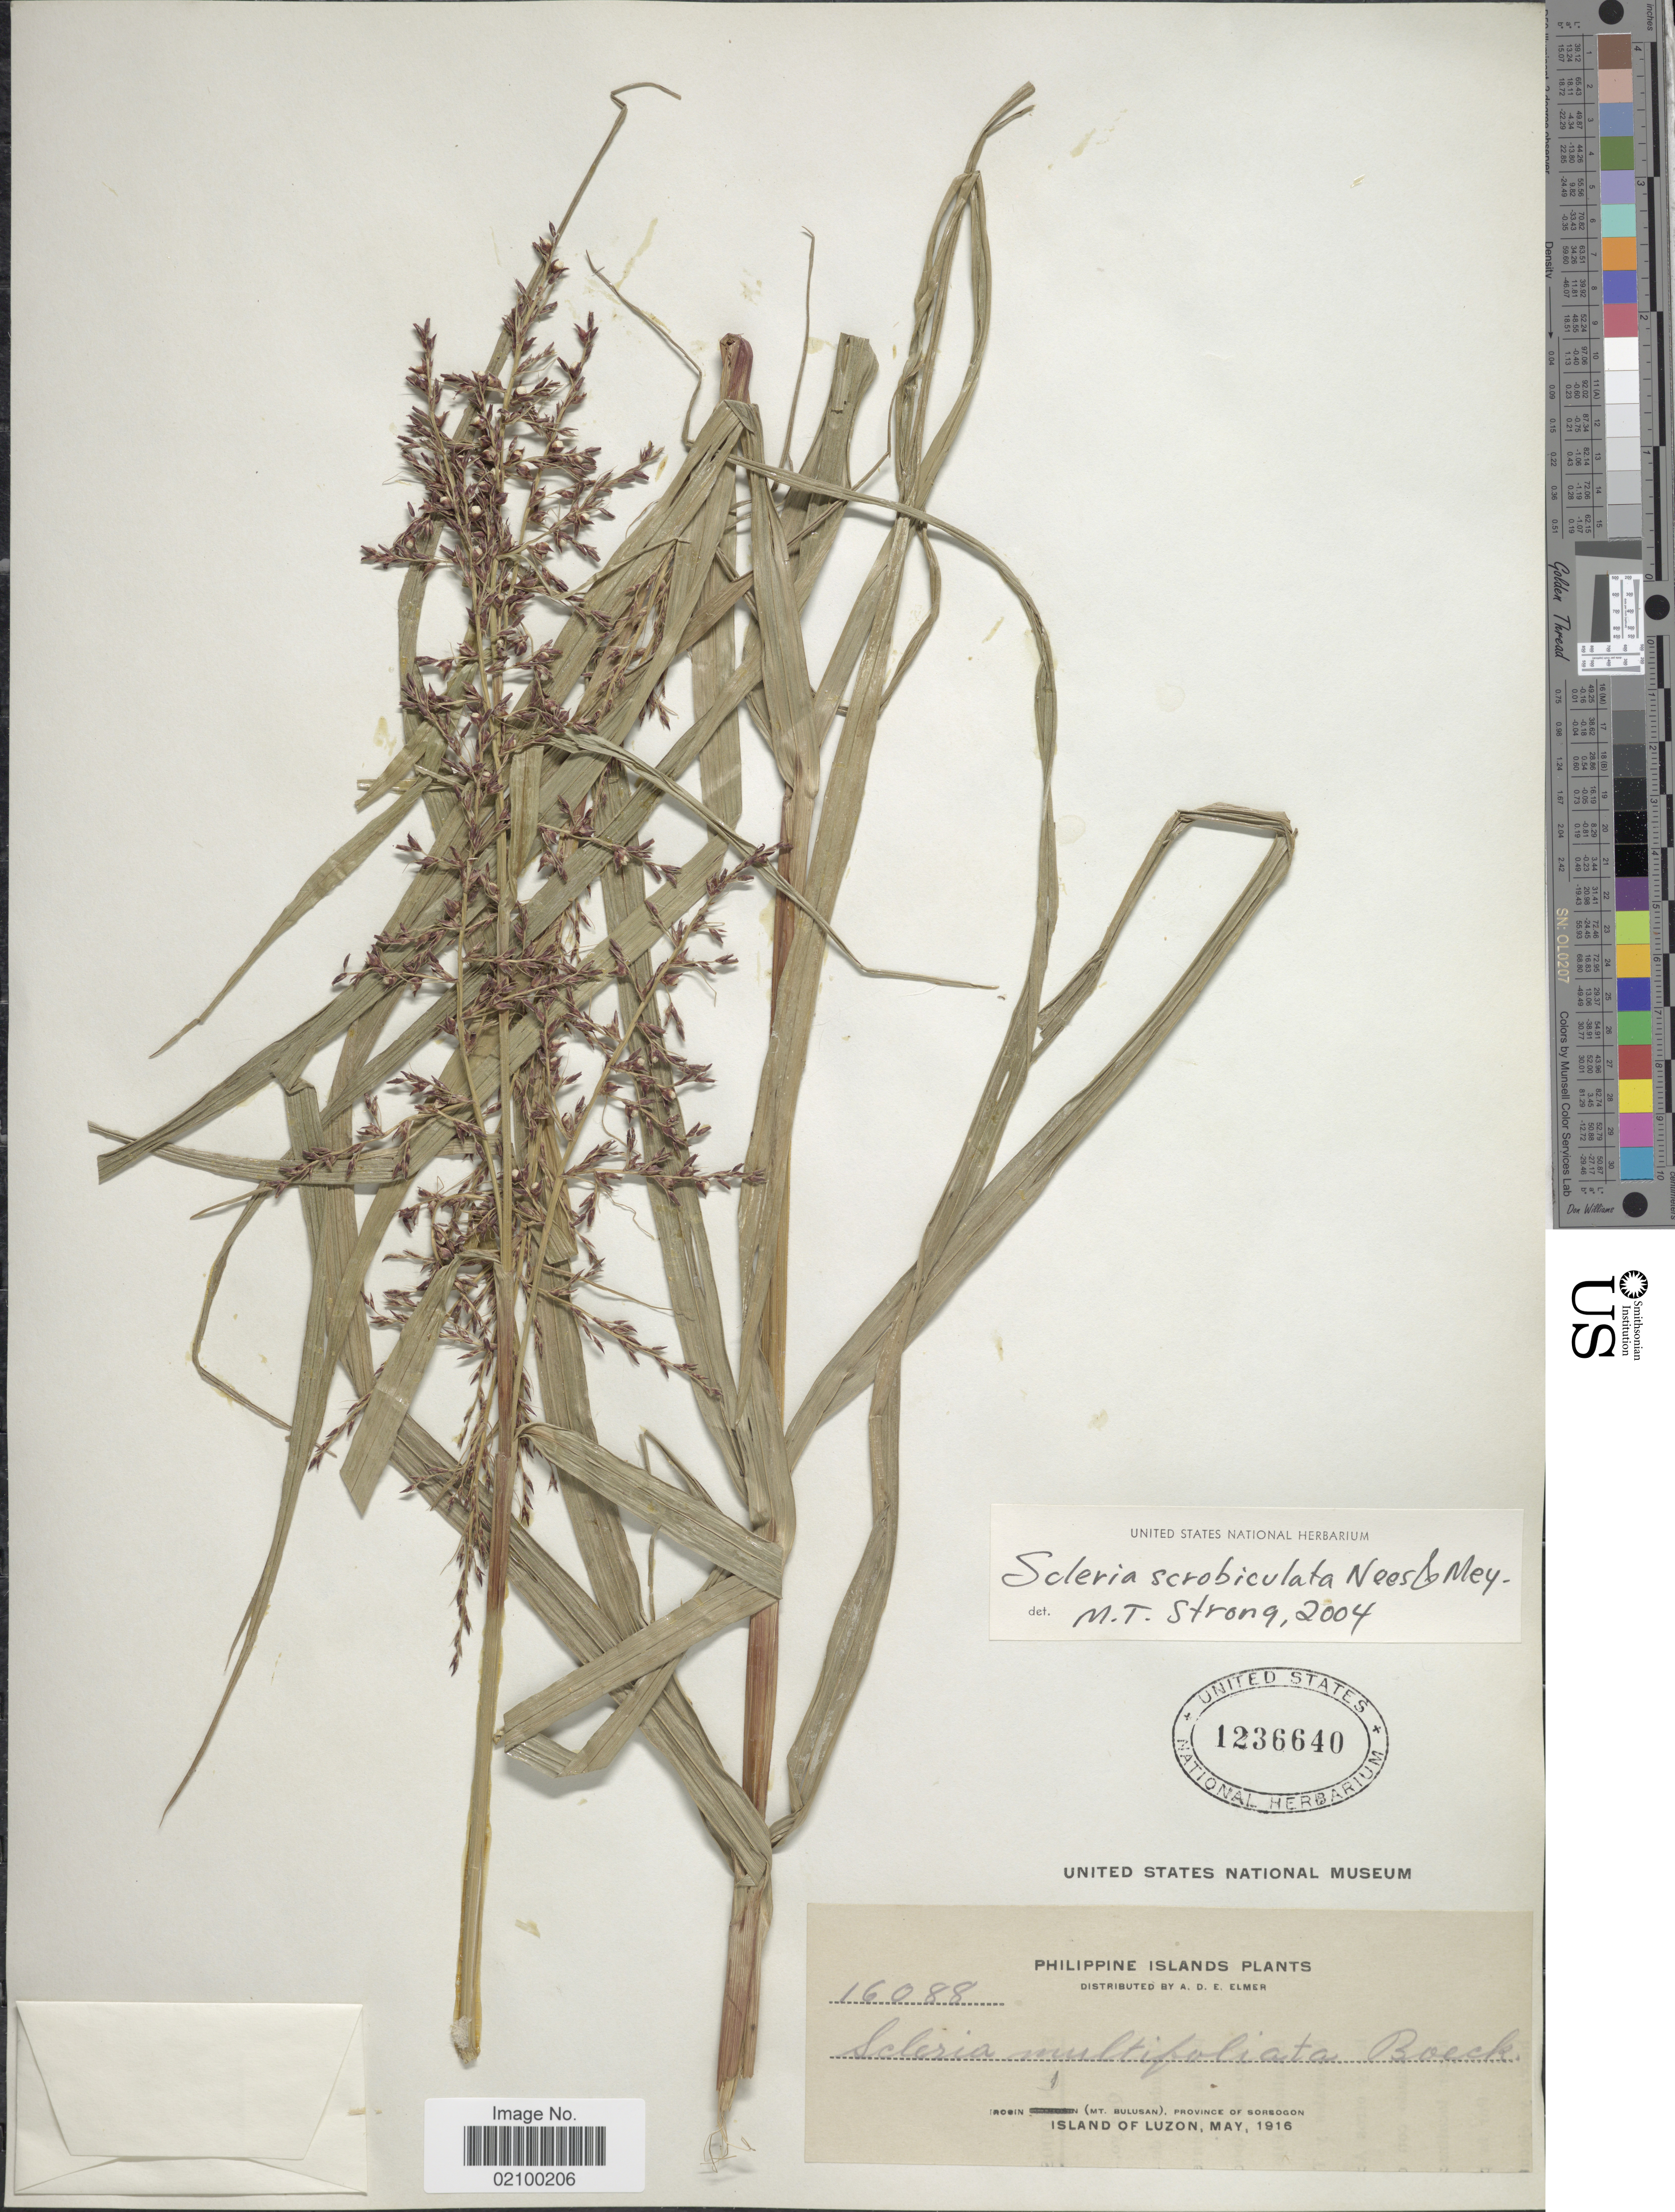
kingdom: Plantae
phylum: Tracheophyta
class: Liliopsida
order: Poales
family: Cyperaceae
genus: Scleria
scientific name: Scleria scrobiculata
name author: Nees & Meyen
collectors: A. D. E. Elmer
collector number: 16088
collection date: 1916-05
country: Philippines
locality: Irosin, (Mt. Bulusan) , Province of Sorsogon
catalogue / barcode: US 1236640